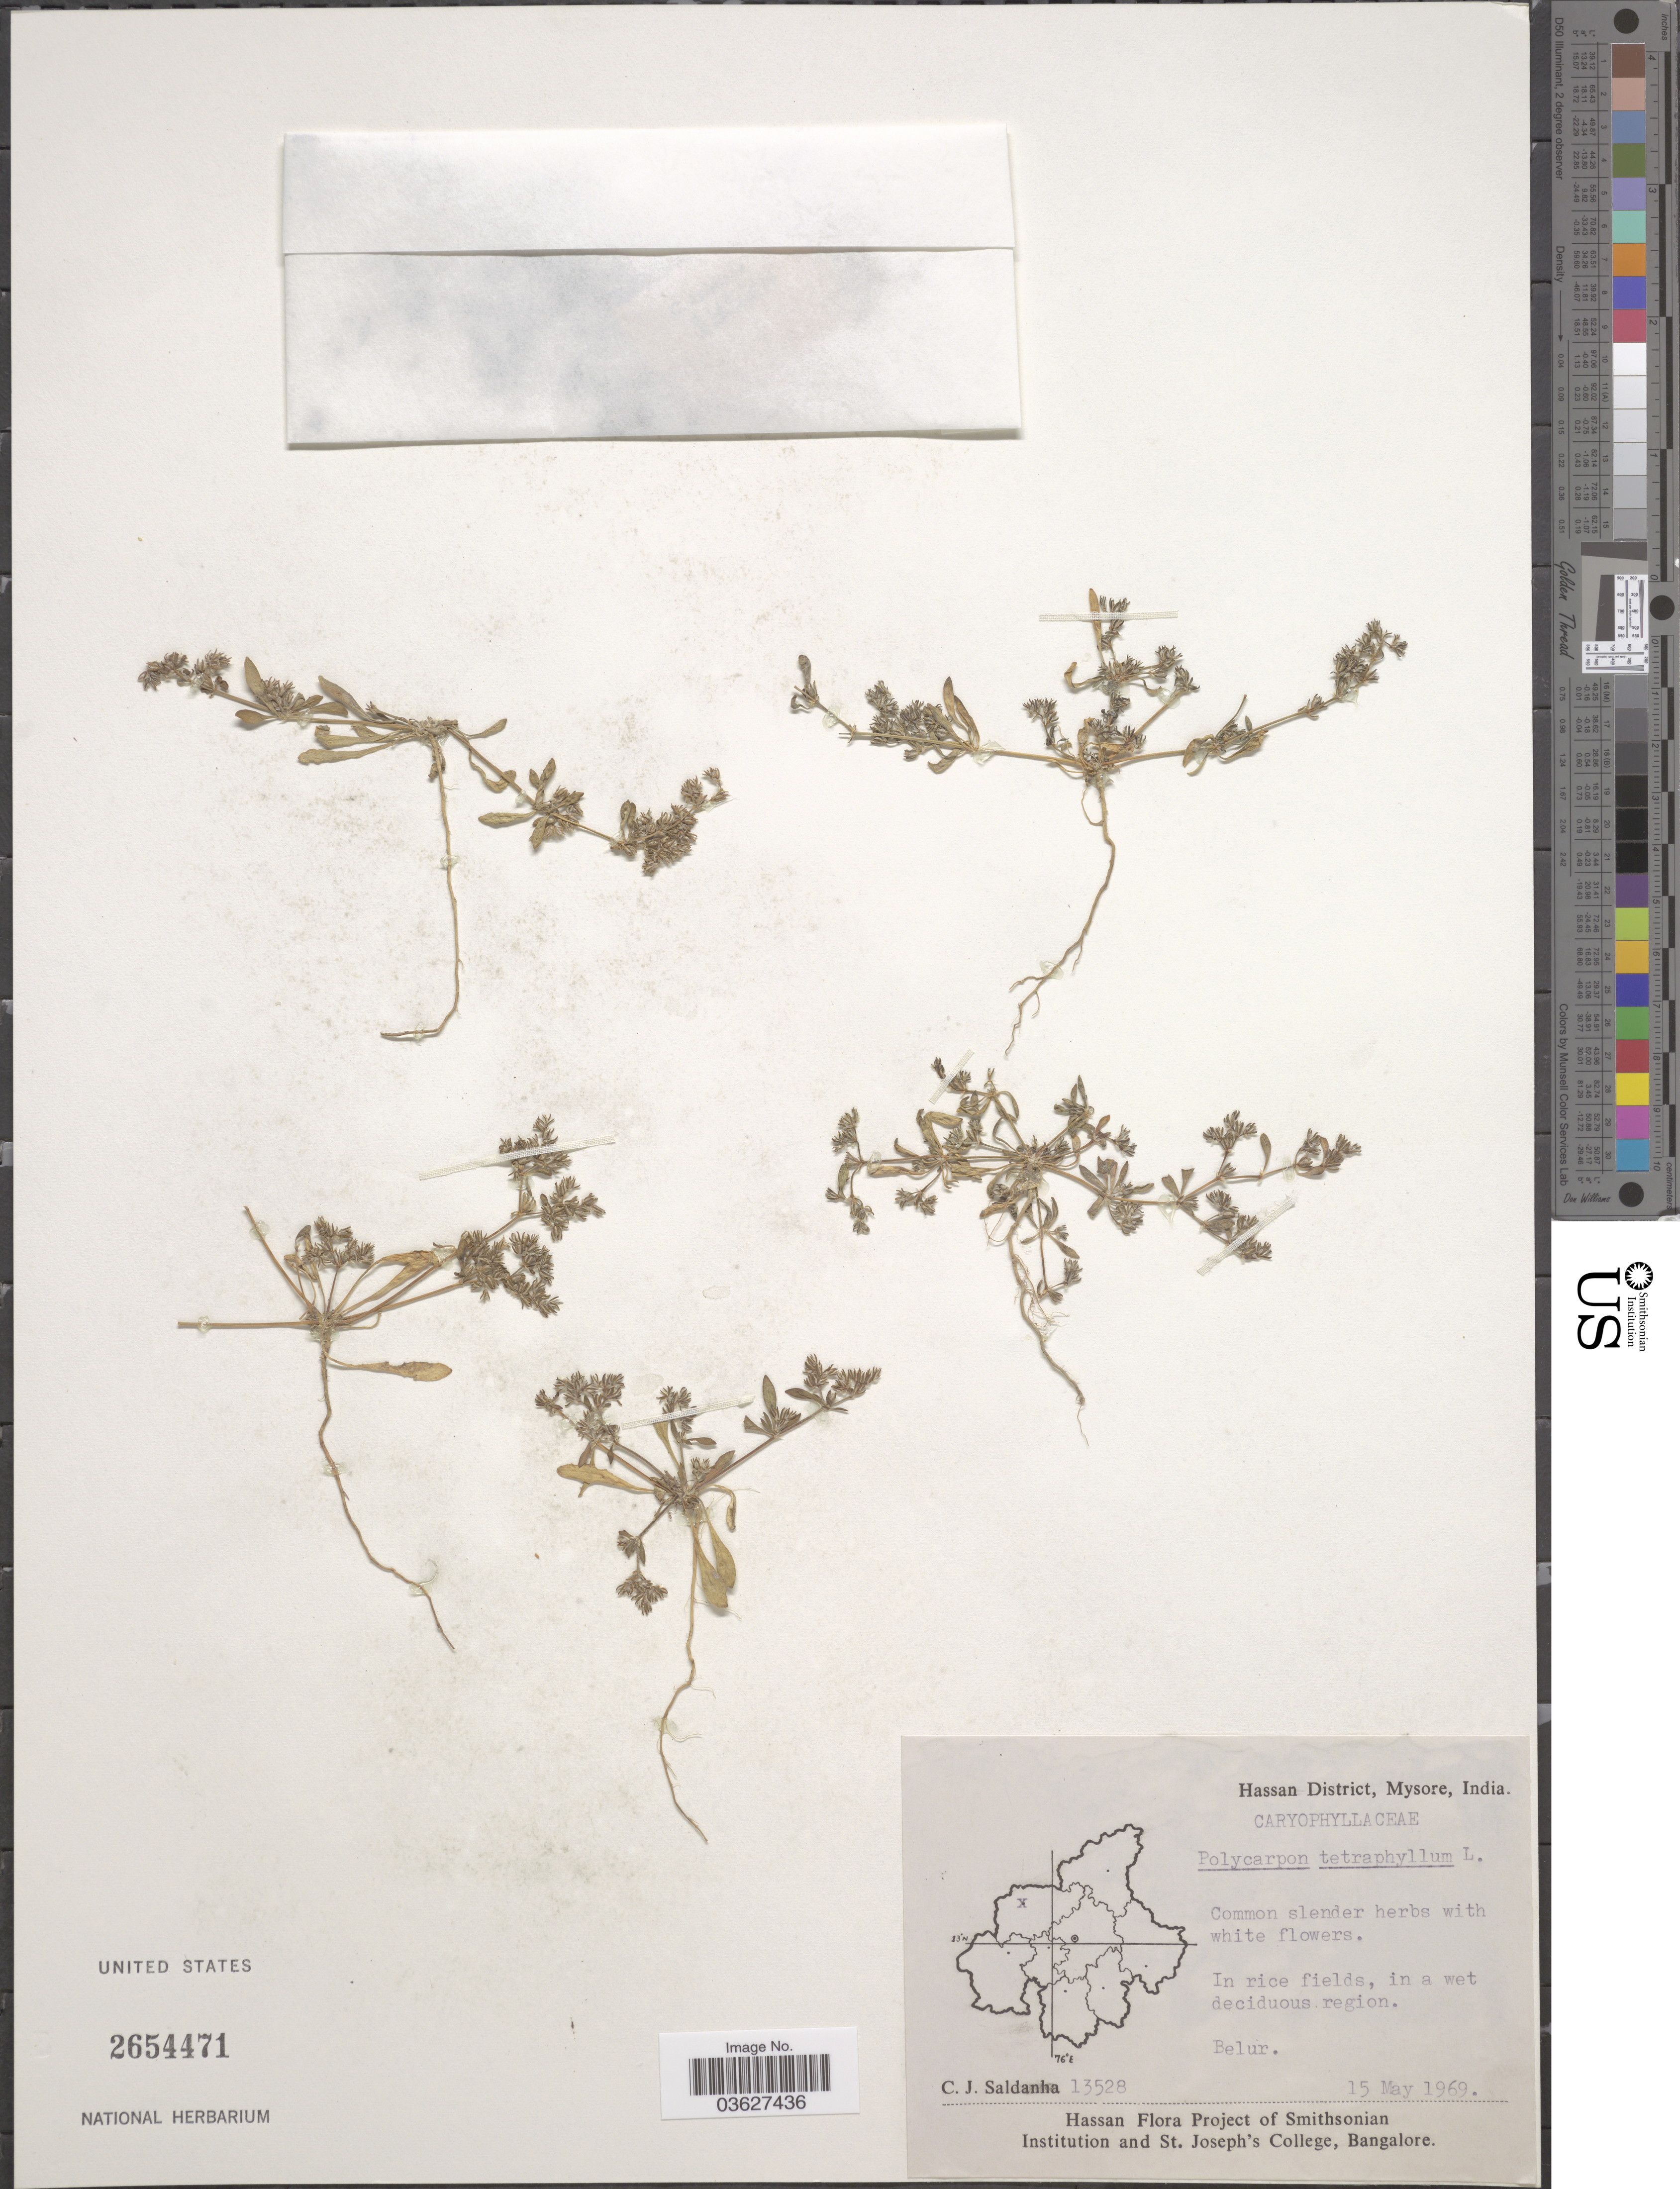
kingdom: Plantae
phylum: Tracheophyta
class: Magnoliopsida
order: Caryophyllales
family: Caryophyllaceae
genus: Polycarpon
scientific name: Polycarpon tetraphyllum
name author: (L.) L.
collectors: C. J. Saldanha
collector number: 13528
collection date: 1969-05-15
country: India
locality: Hassan District, Mysore. Belur.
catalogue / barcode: US 2654471